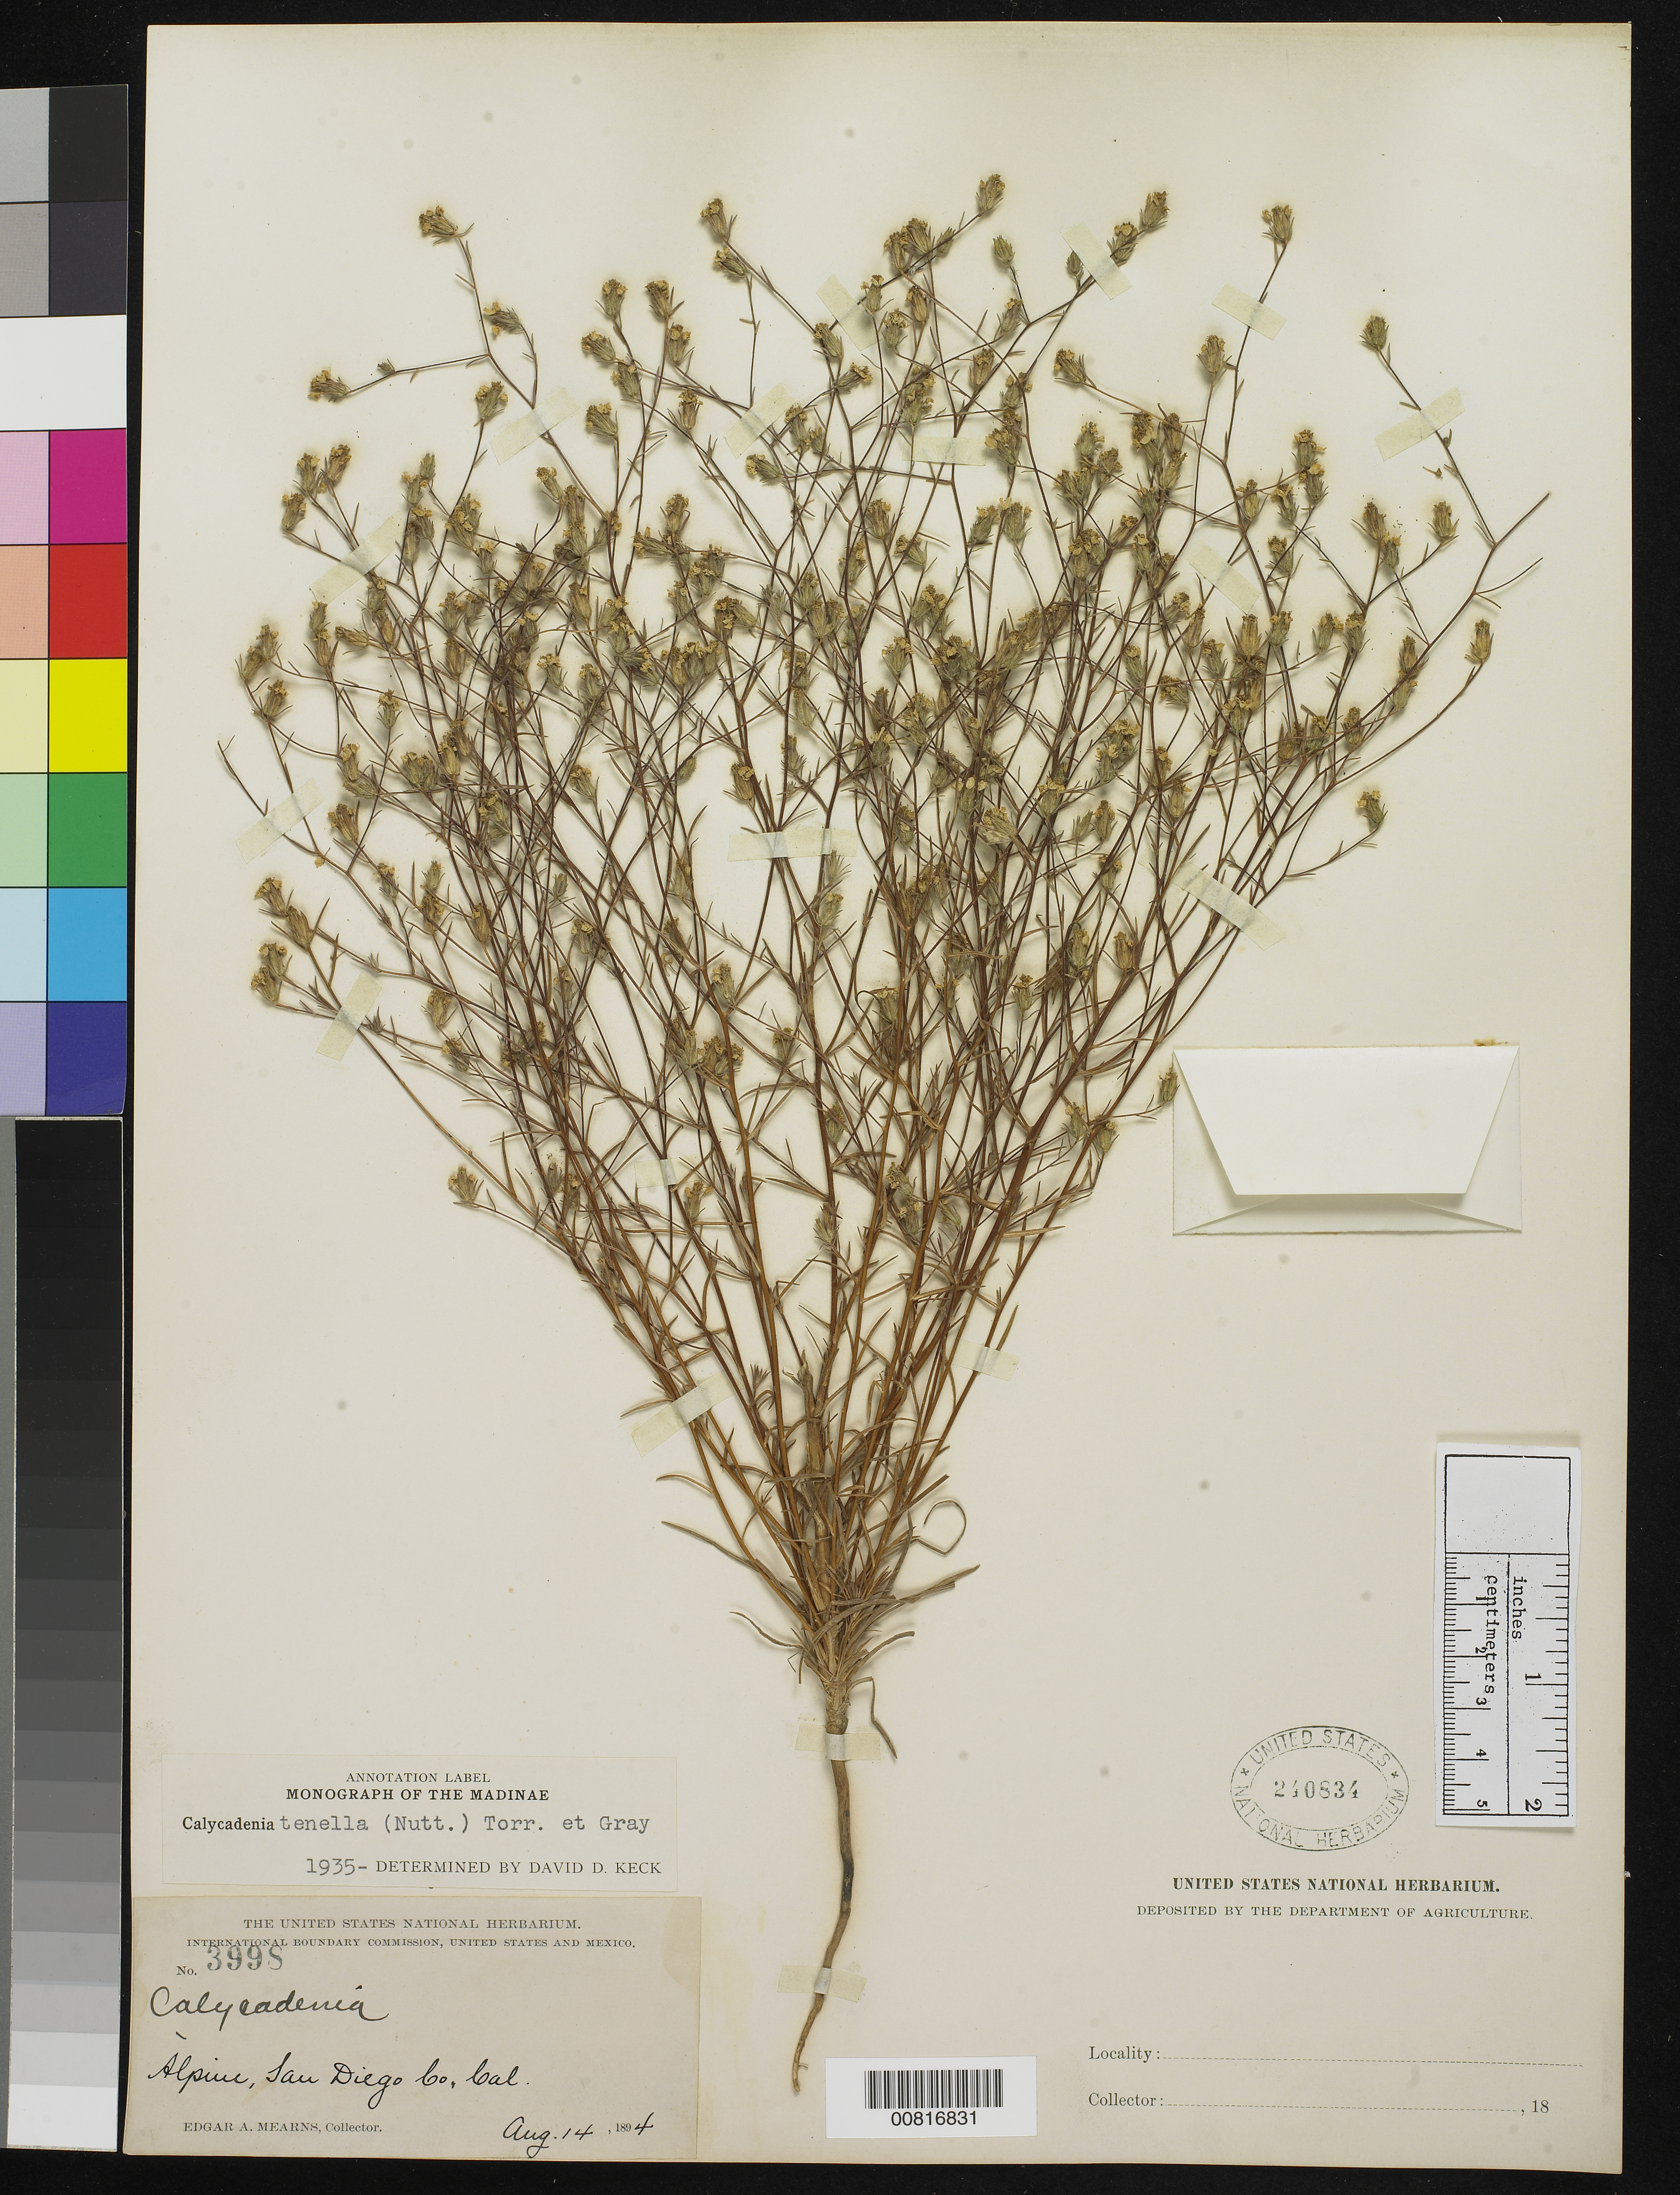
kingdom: Plantae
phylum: Tracheophyta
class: Magnoliopsida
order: Asterales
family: Asteraceae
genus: Calycadenia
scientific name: Calycadenia tenella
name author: (Nutt.) Torr. & A. Gray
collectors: E. A. Mearns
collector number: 3998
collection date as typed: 14 Aug 1894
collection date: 1894-08-14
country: United States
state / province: California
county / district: San Diego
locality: Alpine, San Diego County, California.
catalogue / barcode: US 240834